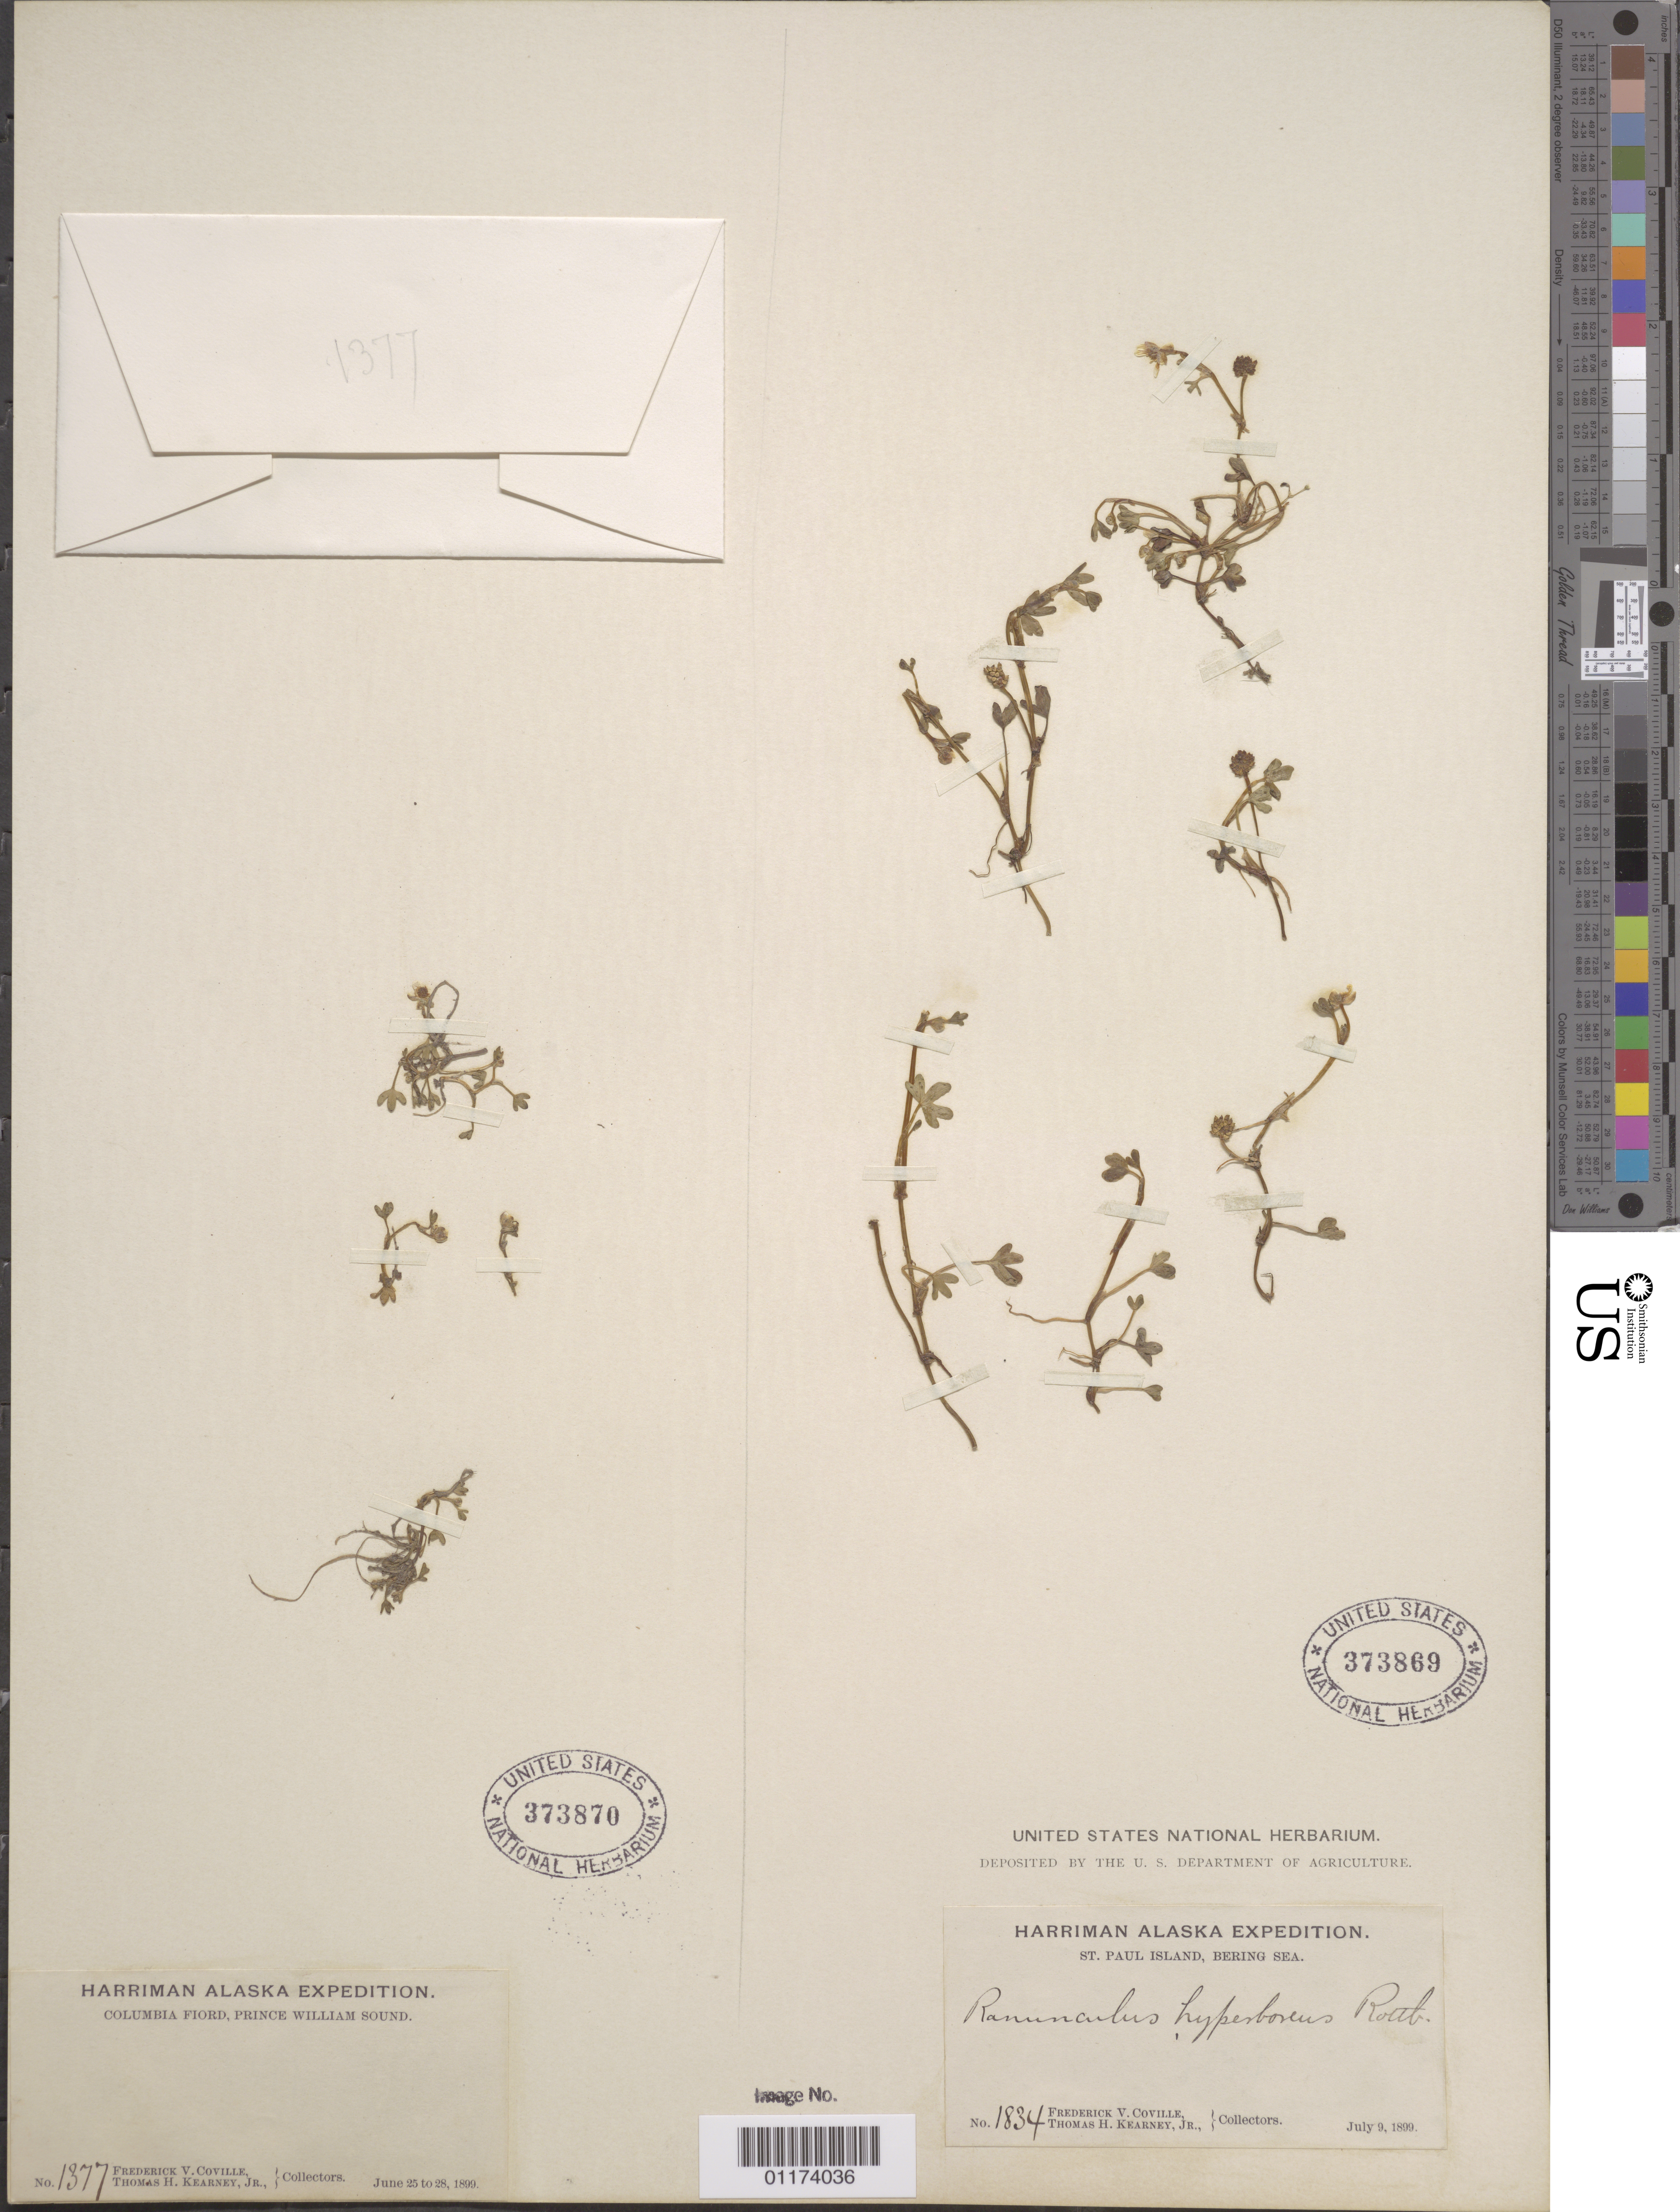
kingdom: Plantae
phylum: Tracheophyta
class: Magnoliopsida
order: Ranunculales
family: Ranunculaceae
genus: Ranunculus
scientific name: Ranunculus hyperboreus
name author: Rottb.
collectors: F. V. Coville & T. H. Kearney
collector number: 1377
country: United States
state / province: Alaska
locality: Columbia Fiord, Prince William Sound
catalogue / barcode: US 373870-2